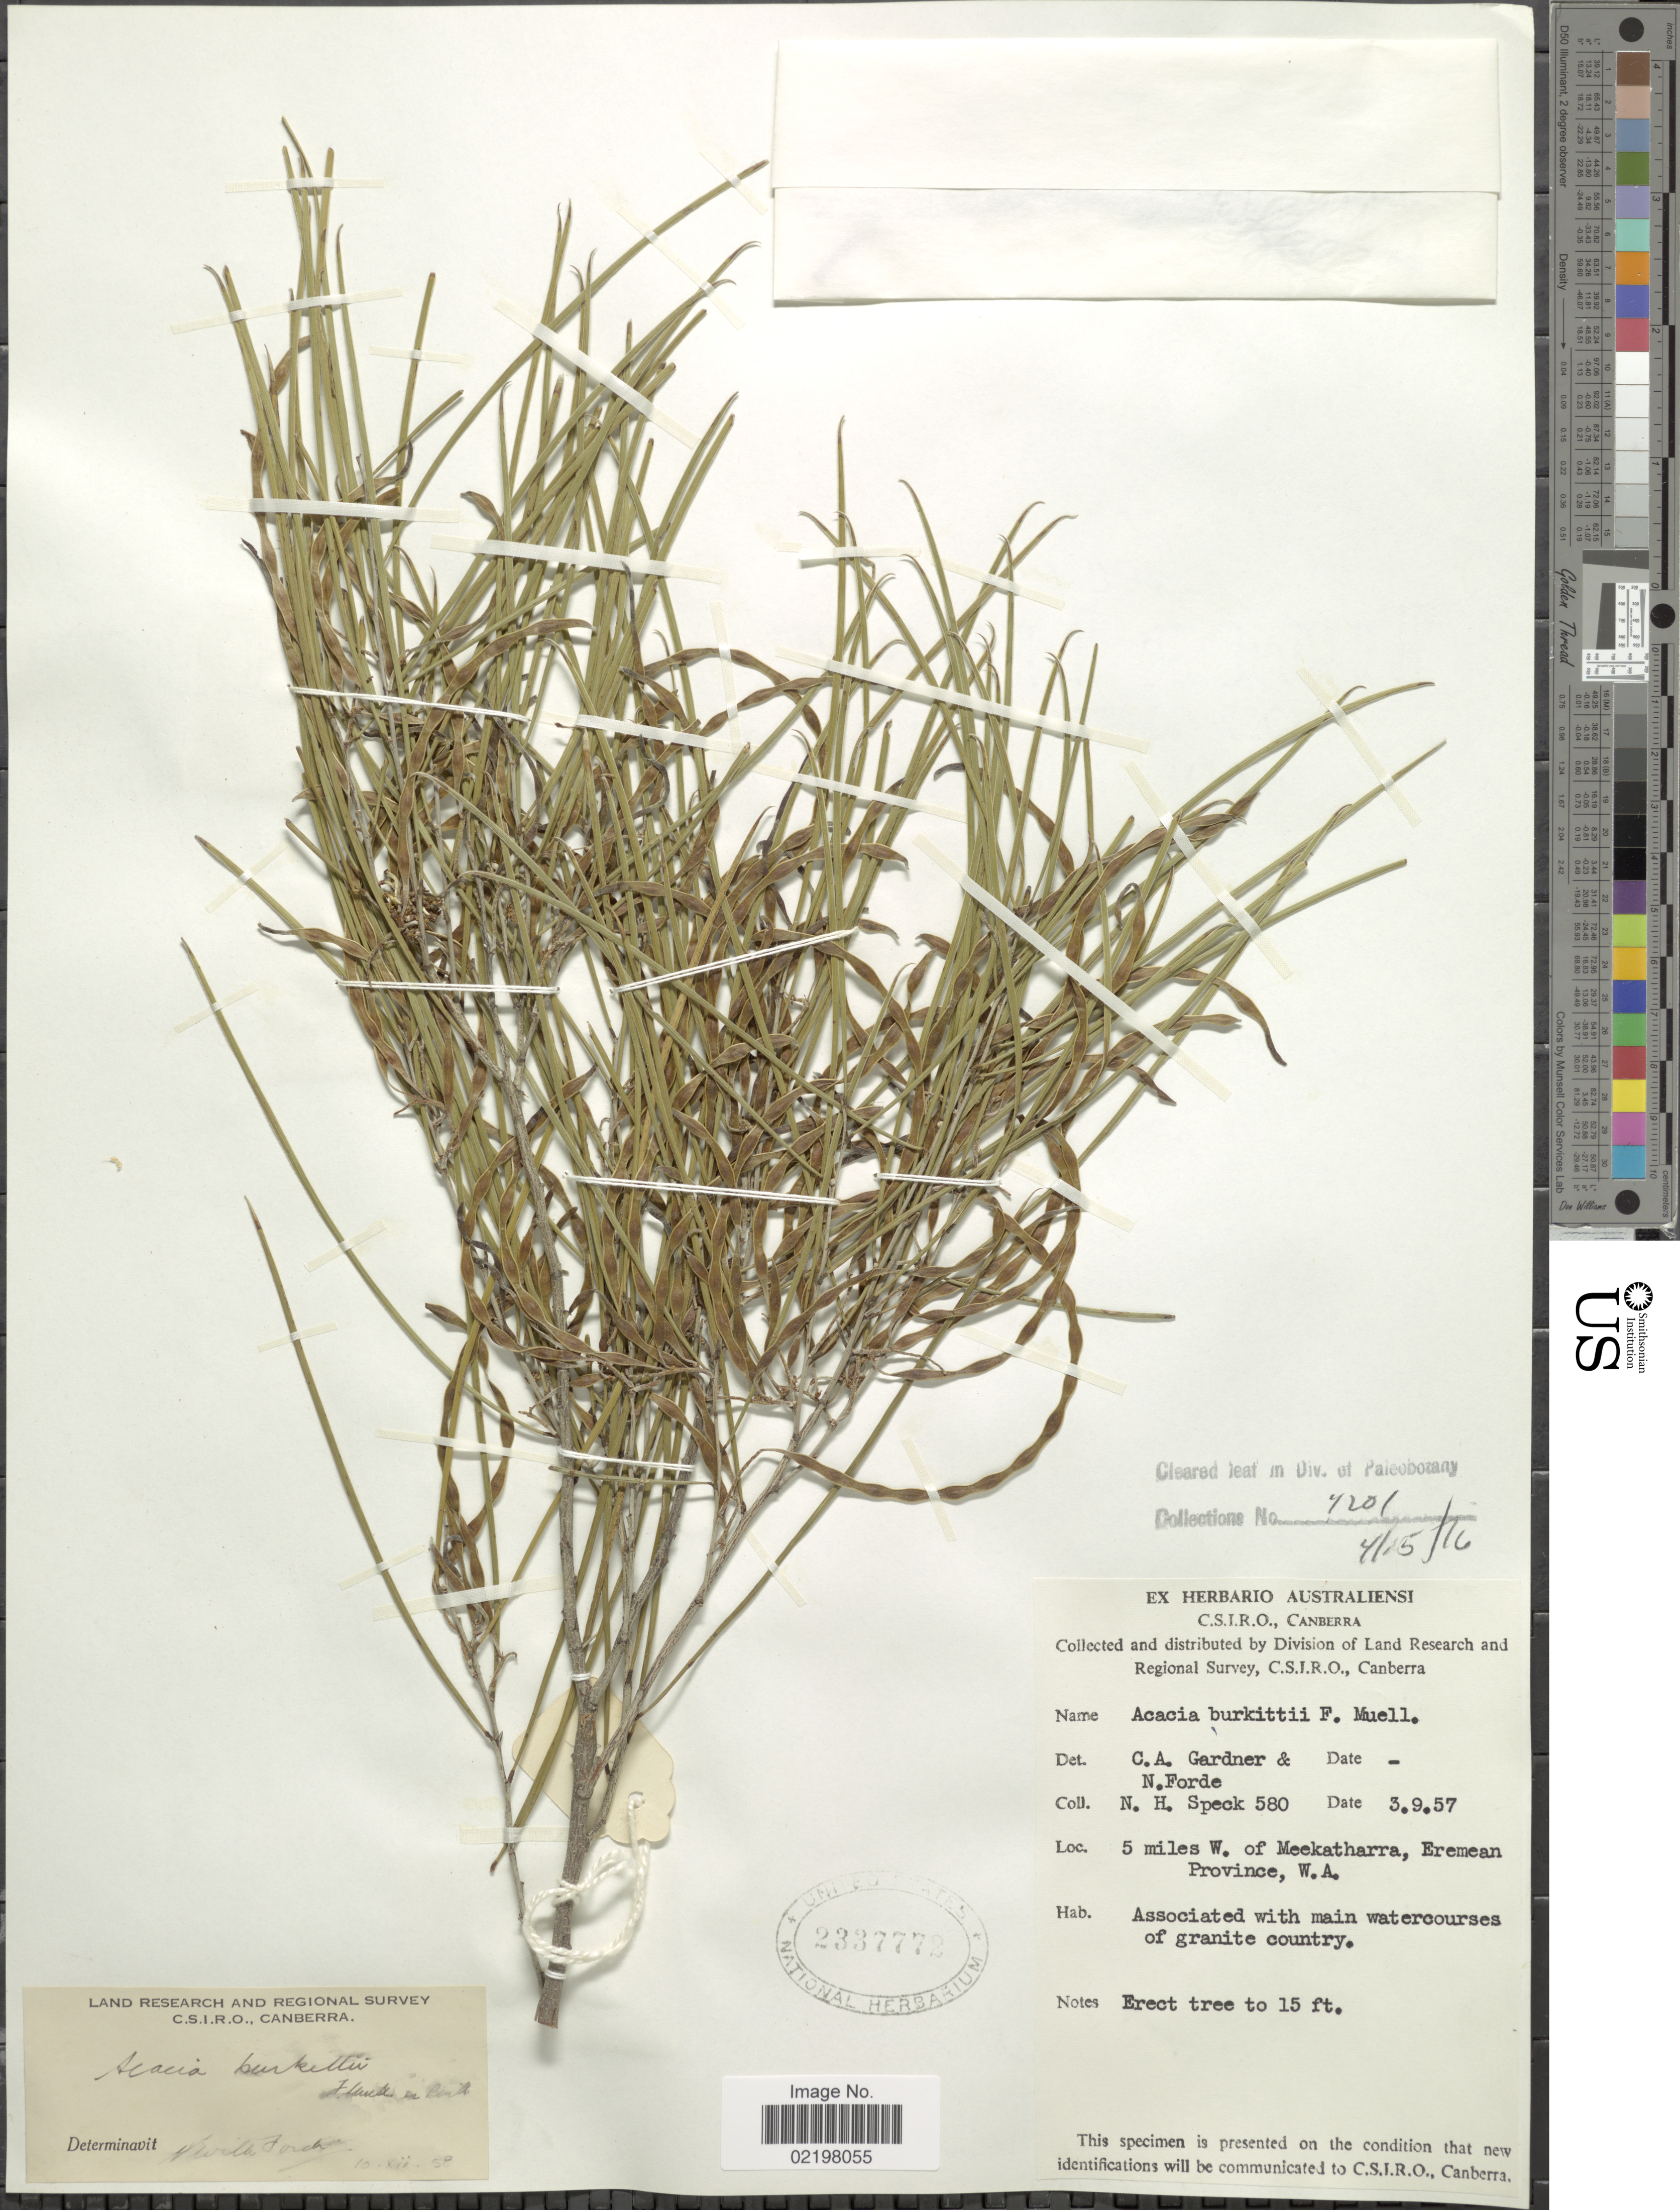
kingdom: Plantae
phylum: Tracheophyta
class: Magnoliopsida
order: Fabales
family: Fabaceae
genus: Acacia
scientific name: Acacia burkittii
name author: F. Muell. ex Benth.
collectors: N. Speck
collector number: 580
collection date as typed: Transcribed d/m/y: 3/9/57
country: Australia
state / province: Western Australia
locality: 5 miles W. of Meekatharra, Eremean Province, W.A.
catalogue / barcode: US 2337772